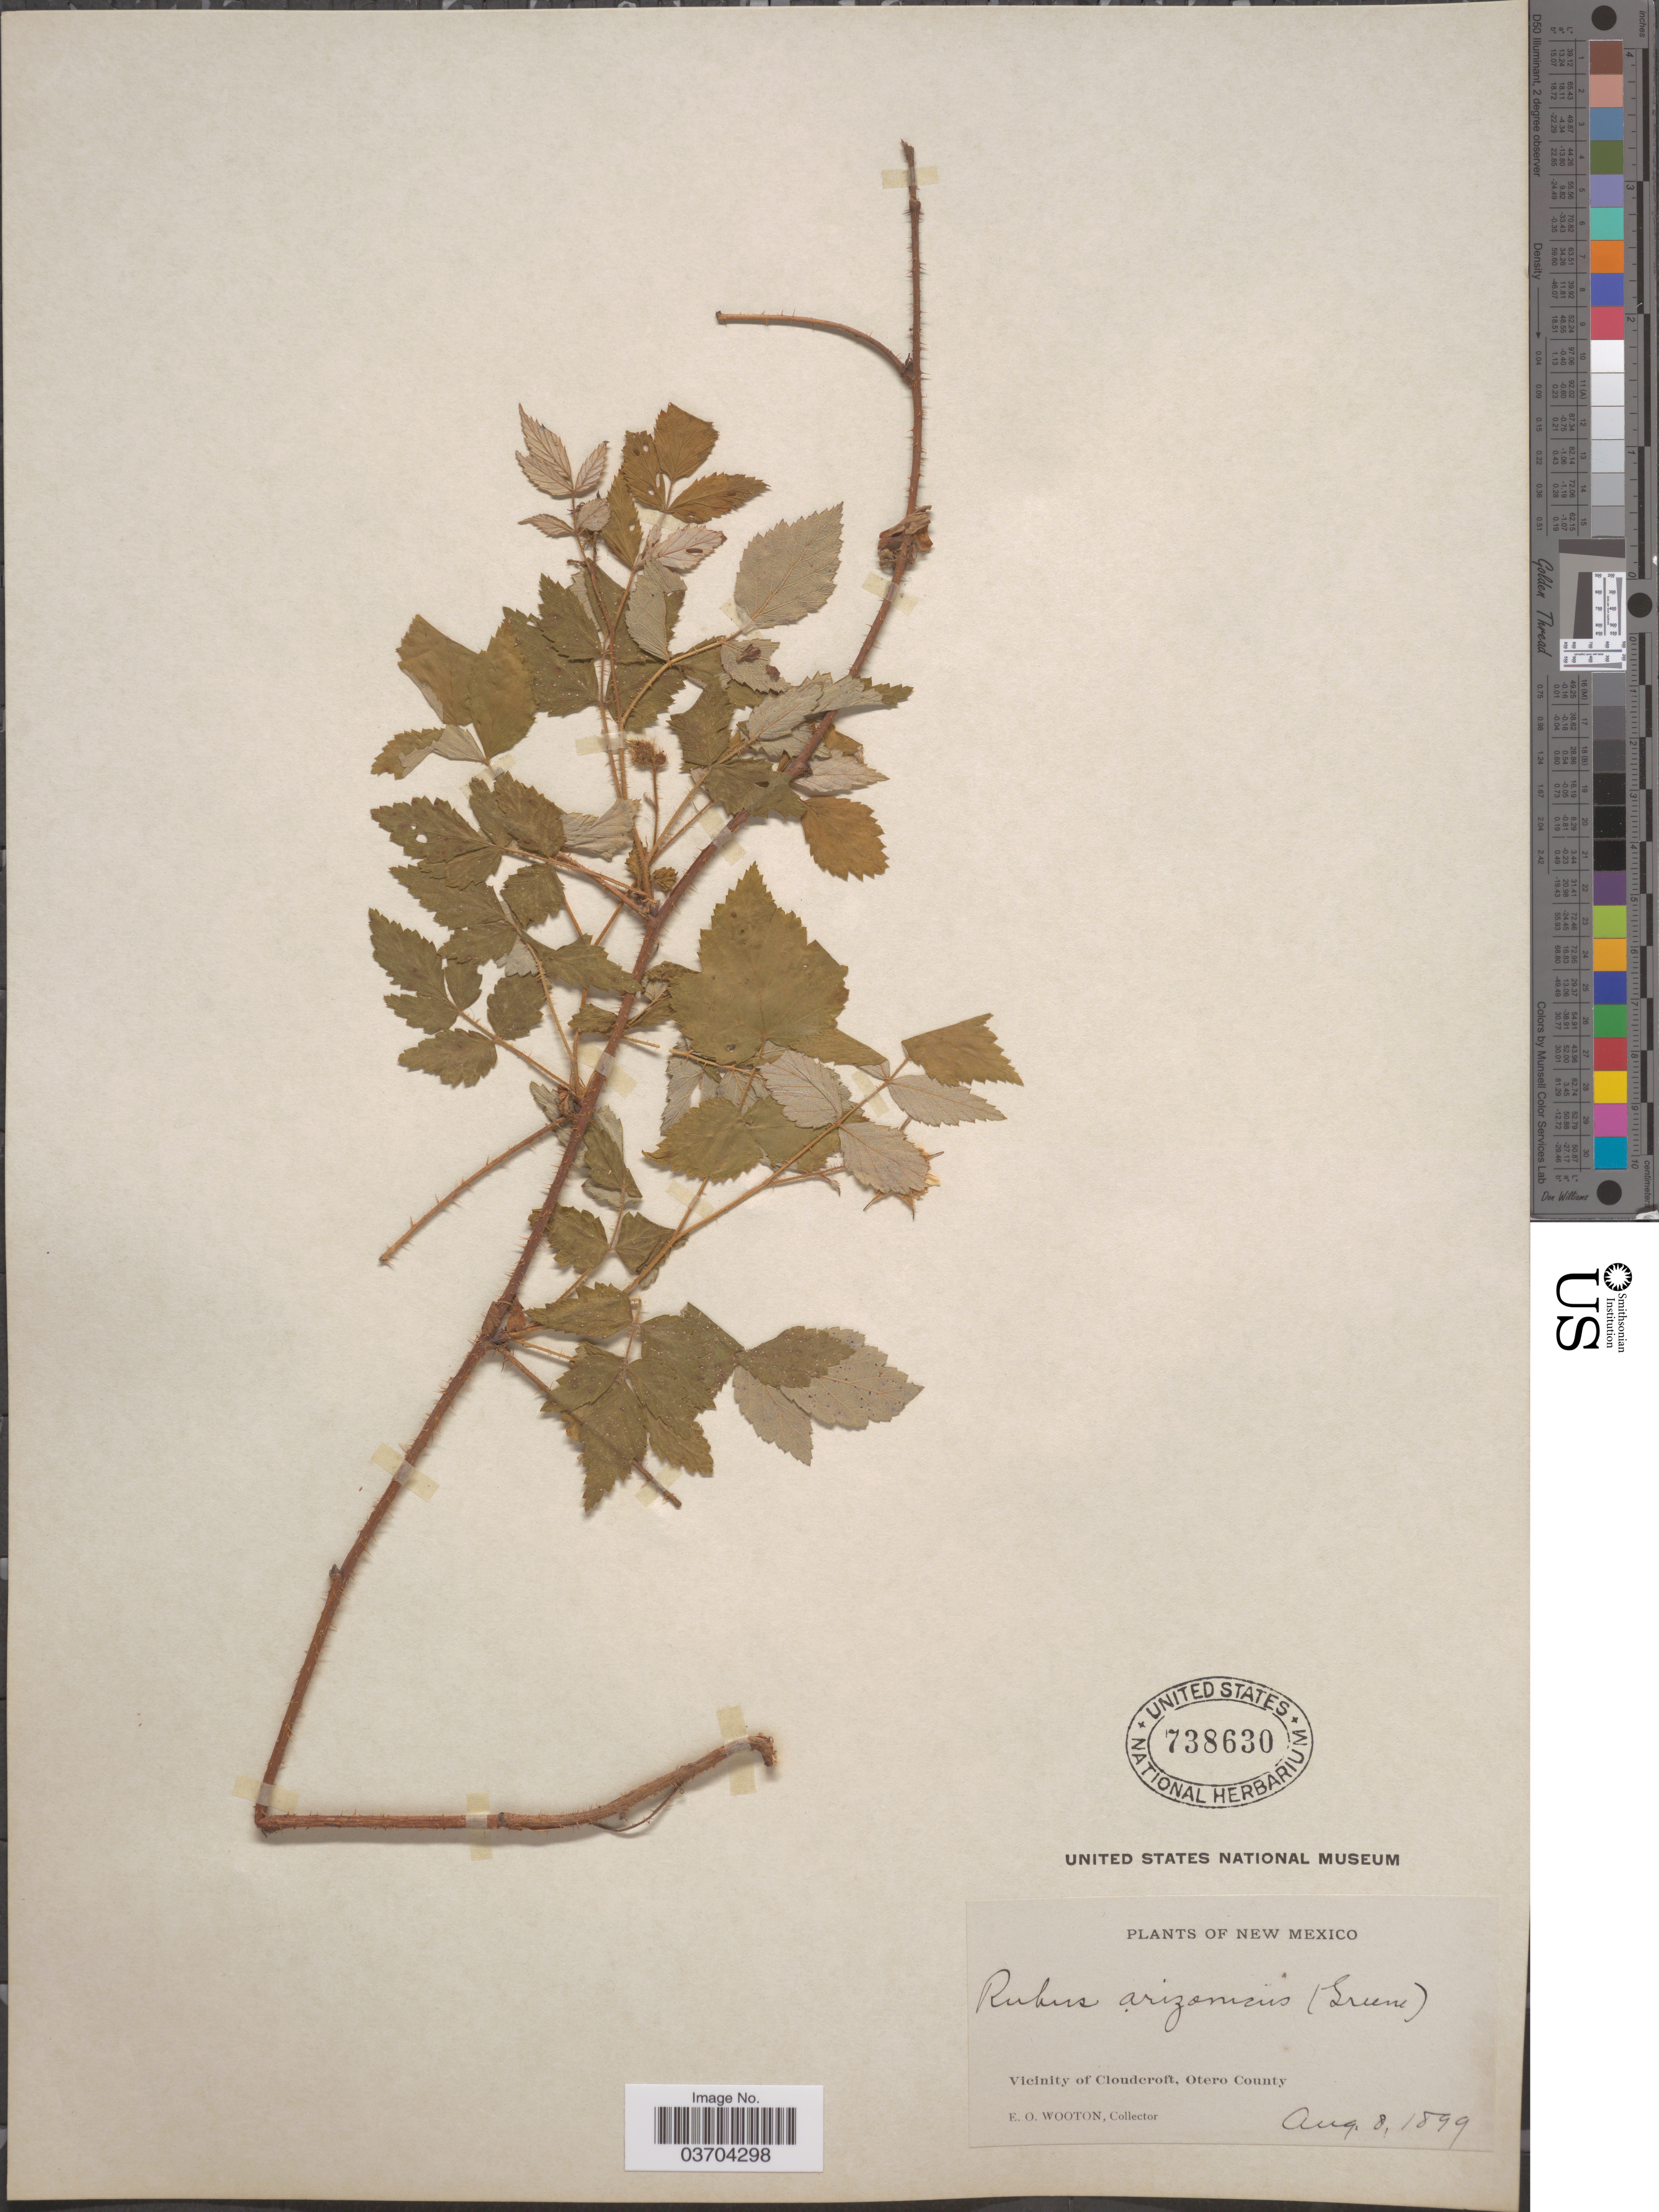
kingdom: Plantae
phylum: Tracheophyta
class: Magnoliopsida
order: Rosales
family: Rosaceae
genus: Rubus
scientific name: Rubus arizonicus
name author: (Greene) Rydb.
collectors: E. O. Wooton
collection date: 1899-08-08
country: United States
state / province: New Mexico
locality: Vicinity of Cloudcroft, Otero County.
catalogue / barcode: US 738630